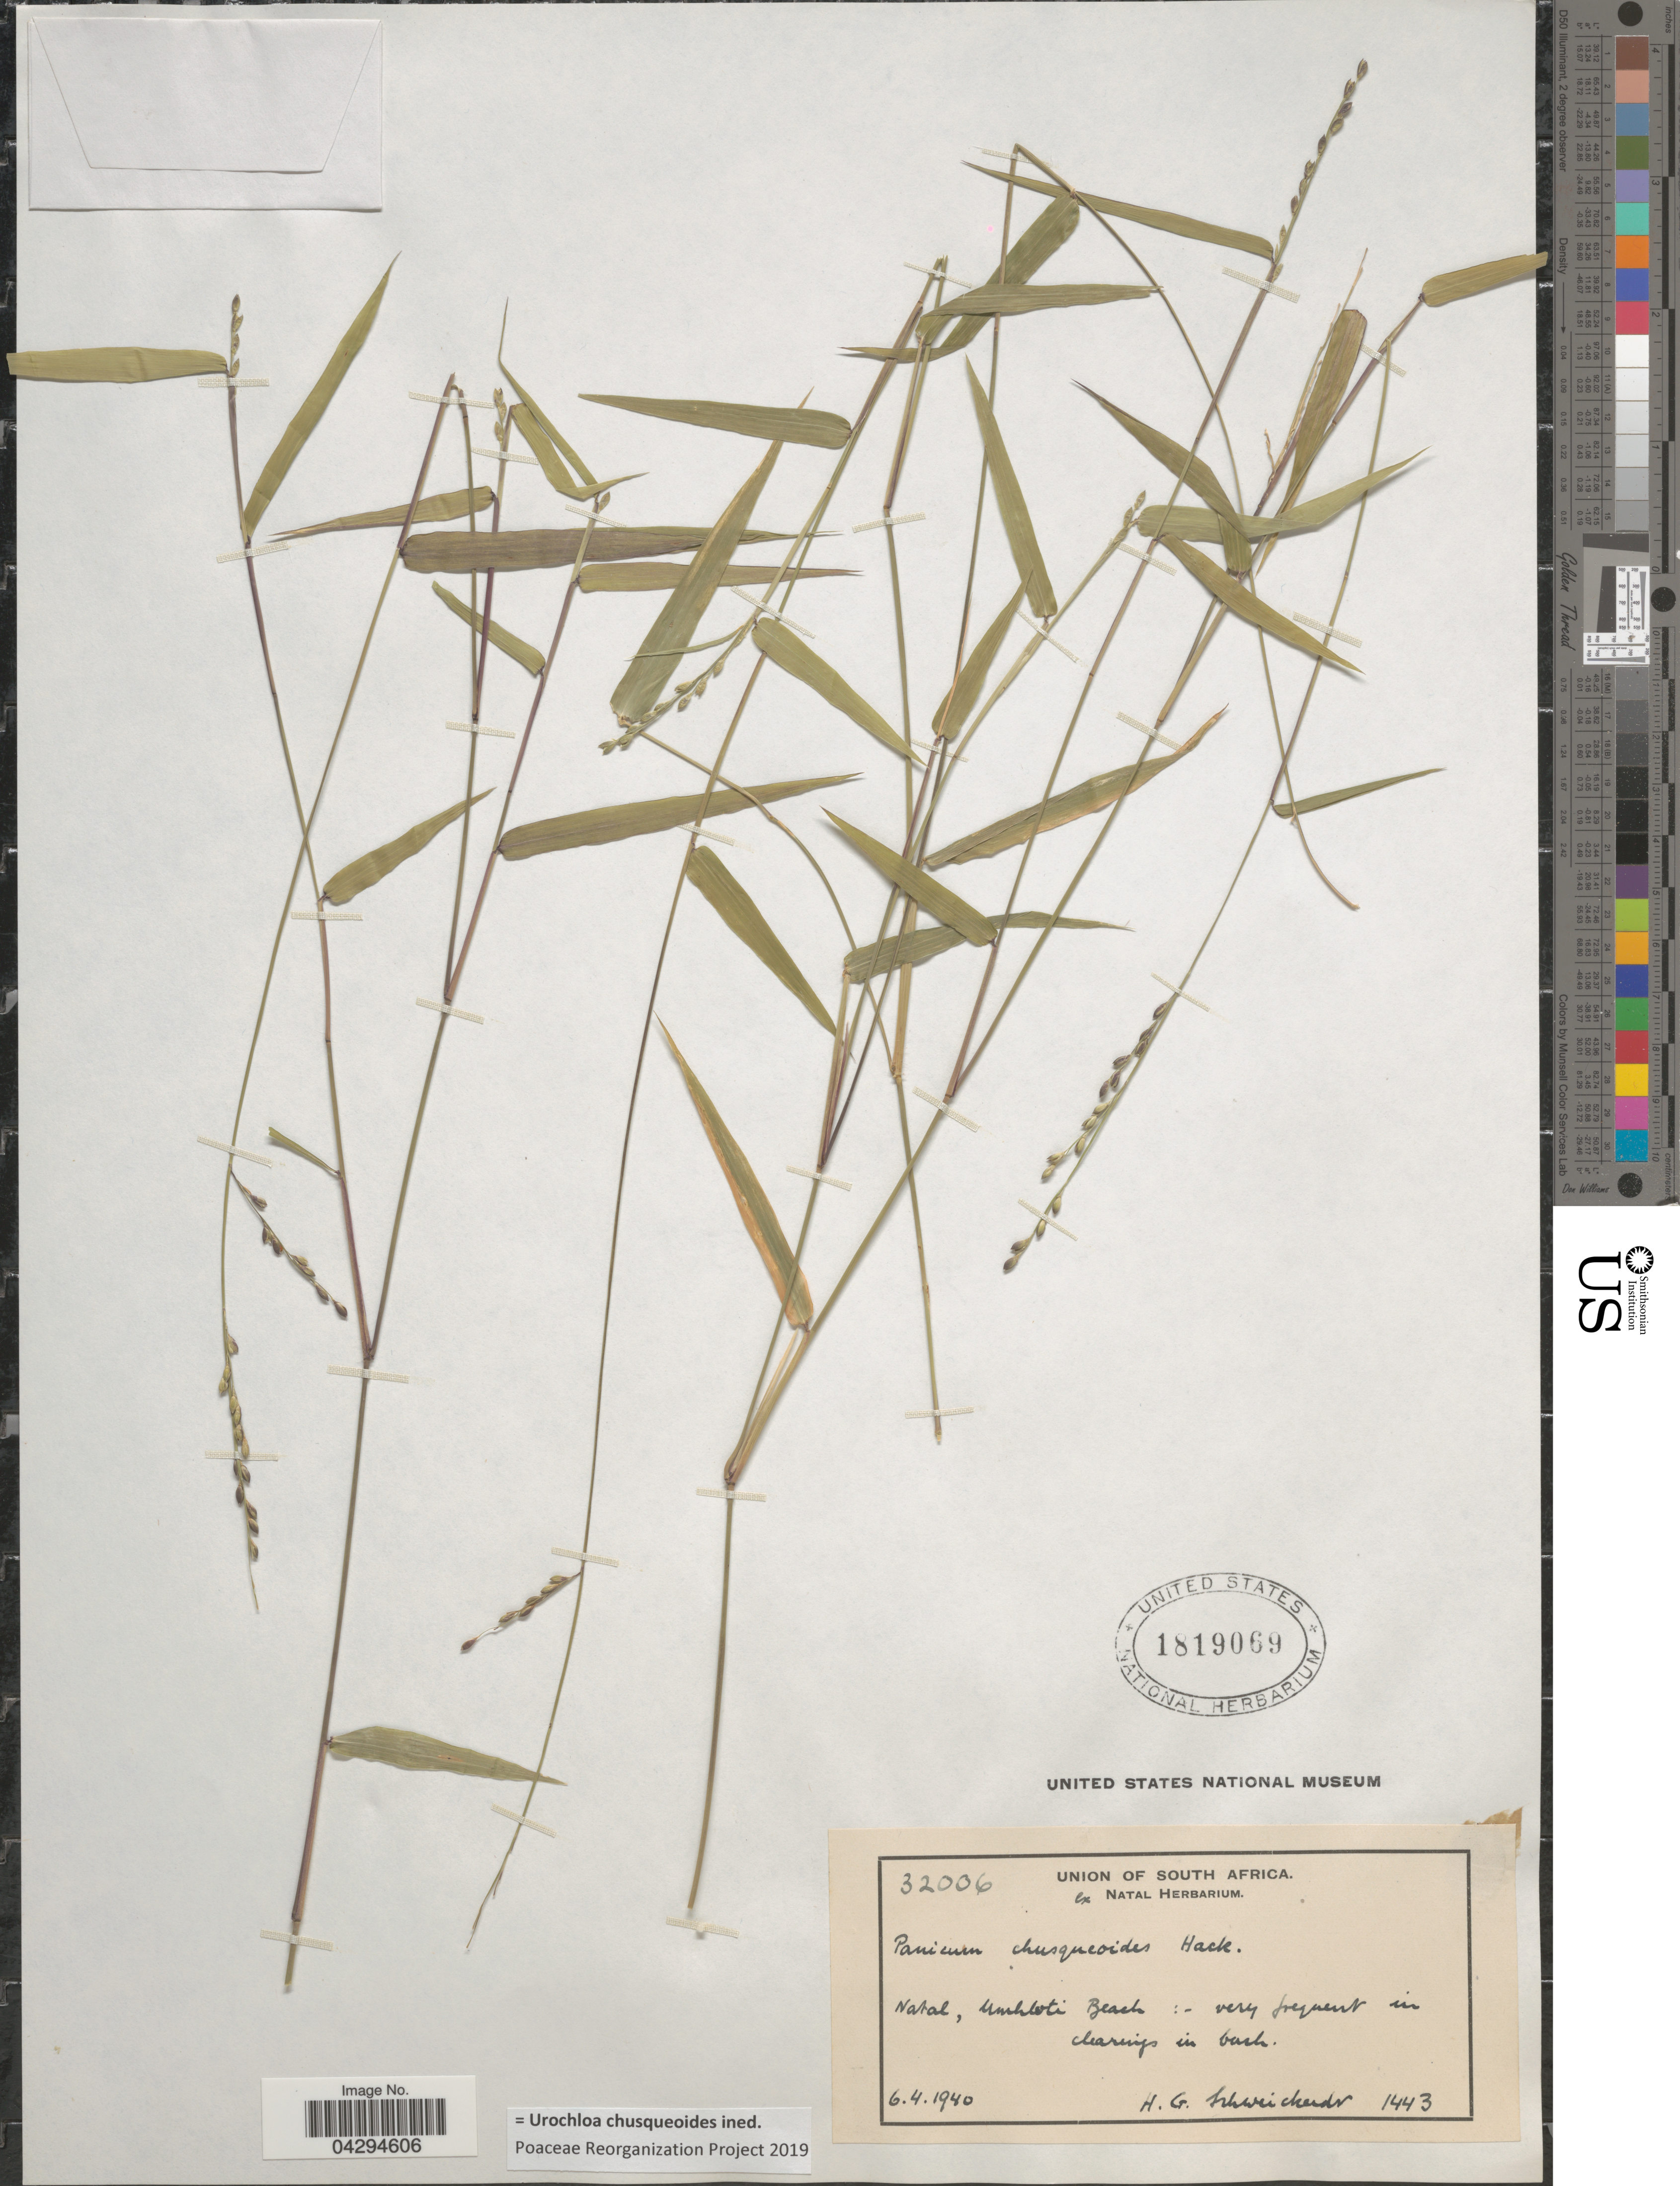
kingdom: Plantae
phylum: Tracheophyta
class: Liliopsida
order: Poales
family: Poaceae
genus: Urochloa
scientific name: Urochloa chusqueoides ined.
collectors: H. Schweickerdt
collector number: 1443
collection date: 1940-04-06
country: South Africa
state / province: KwaZulu-Natal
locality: Union of South Africa. Natal, Umhloti Beach.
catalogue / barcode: US 1819069